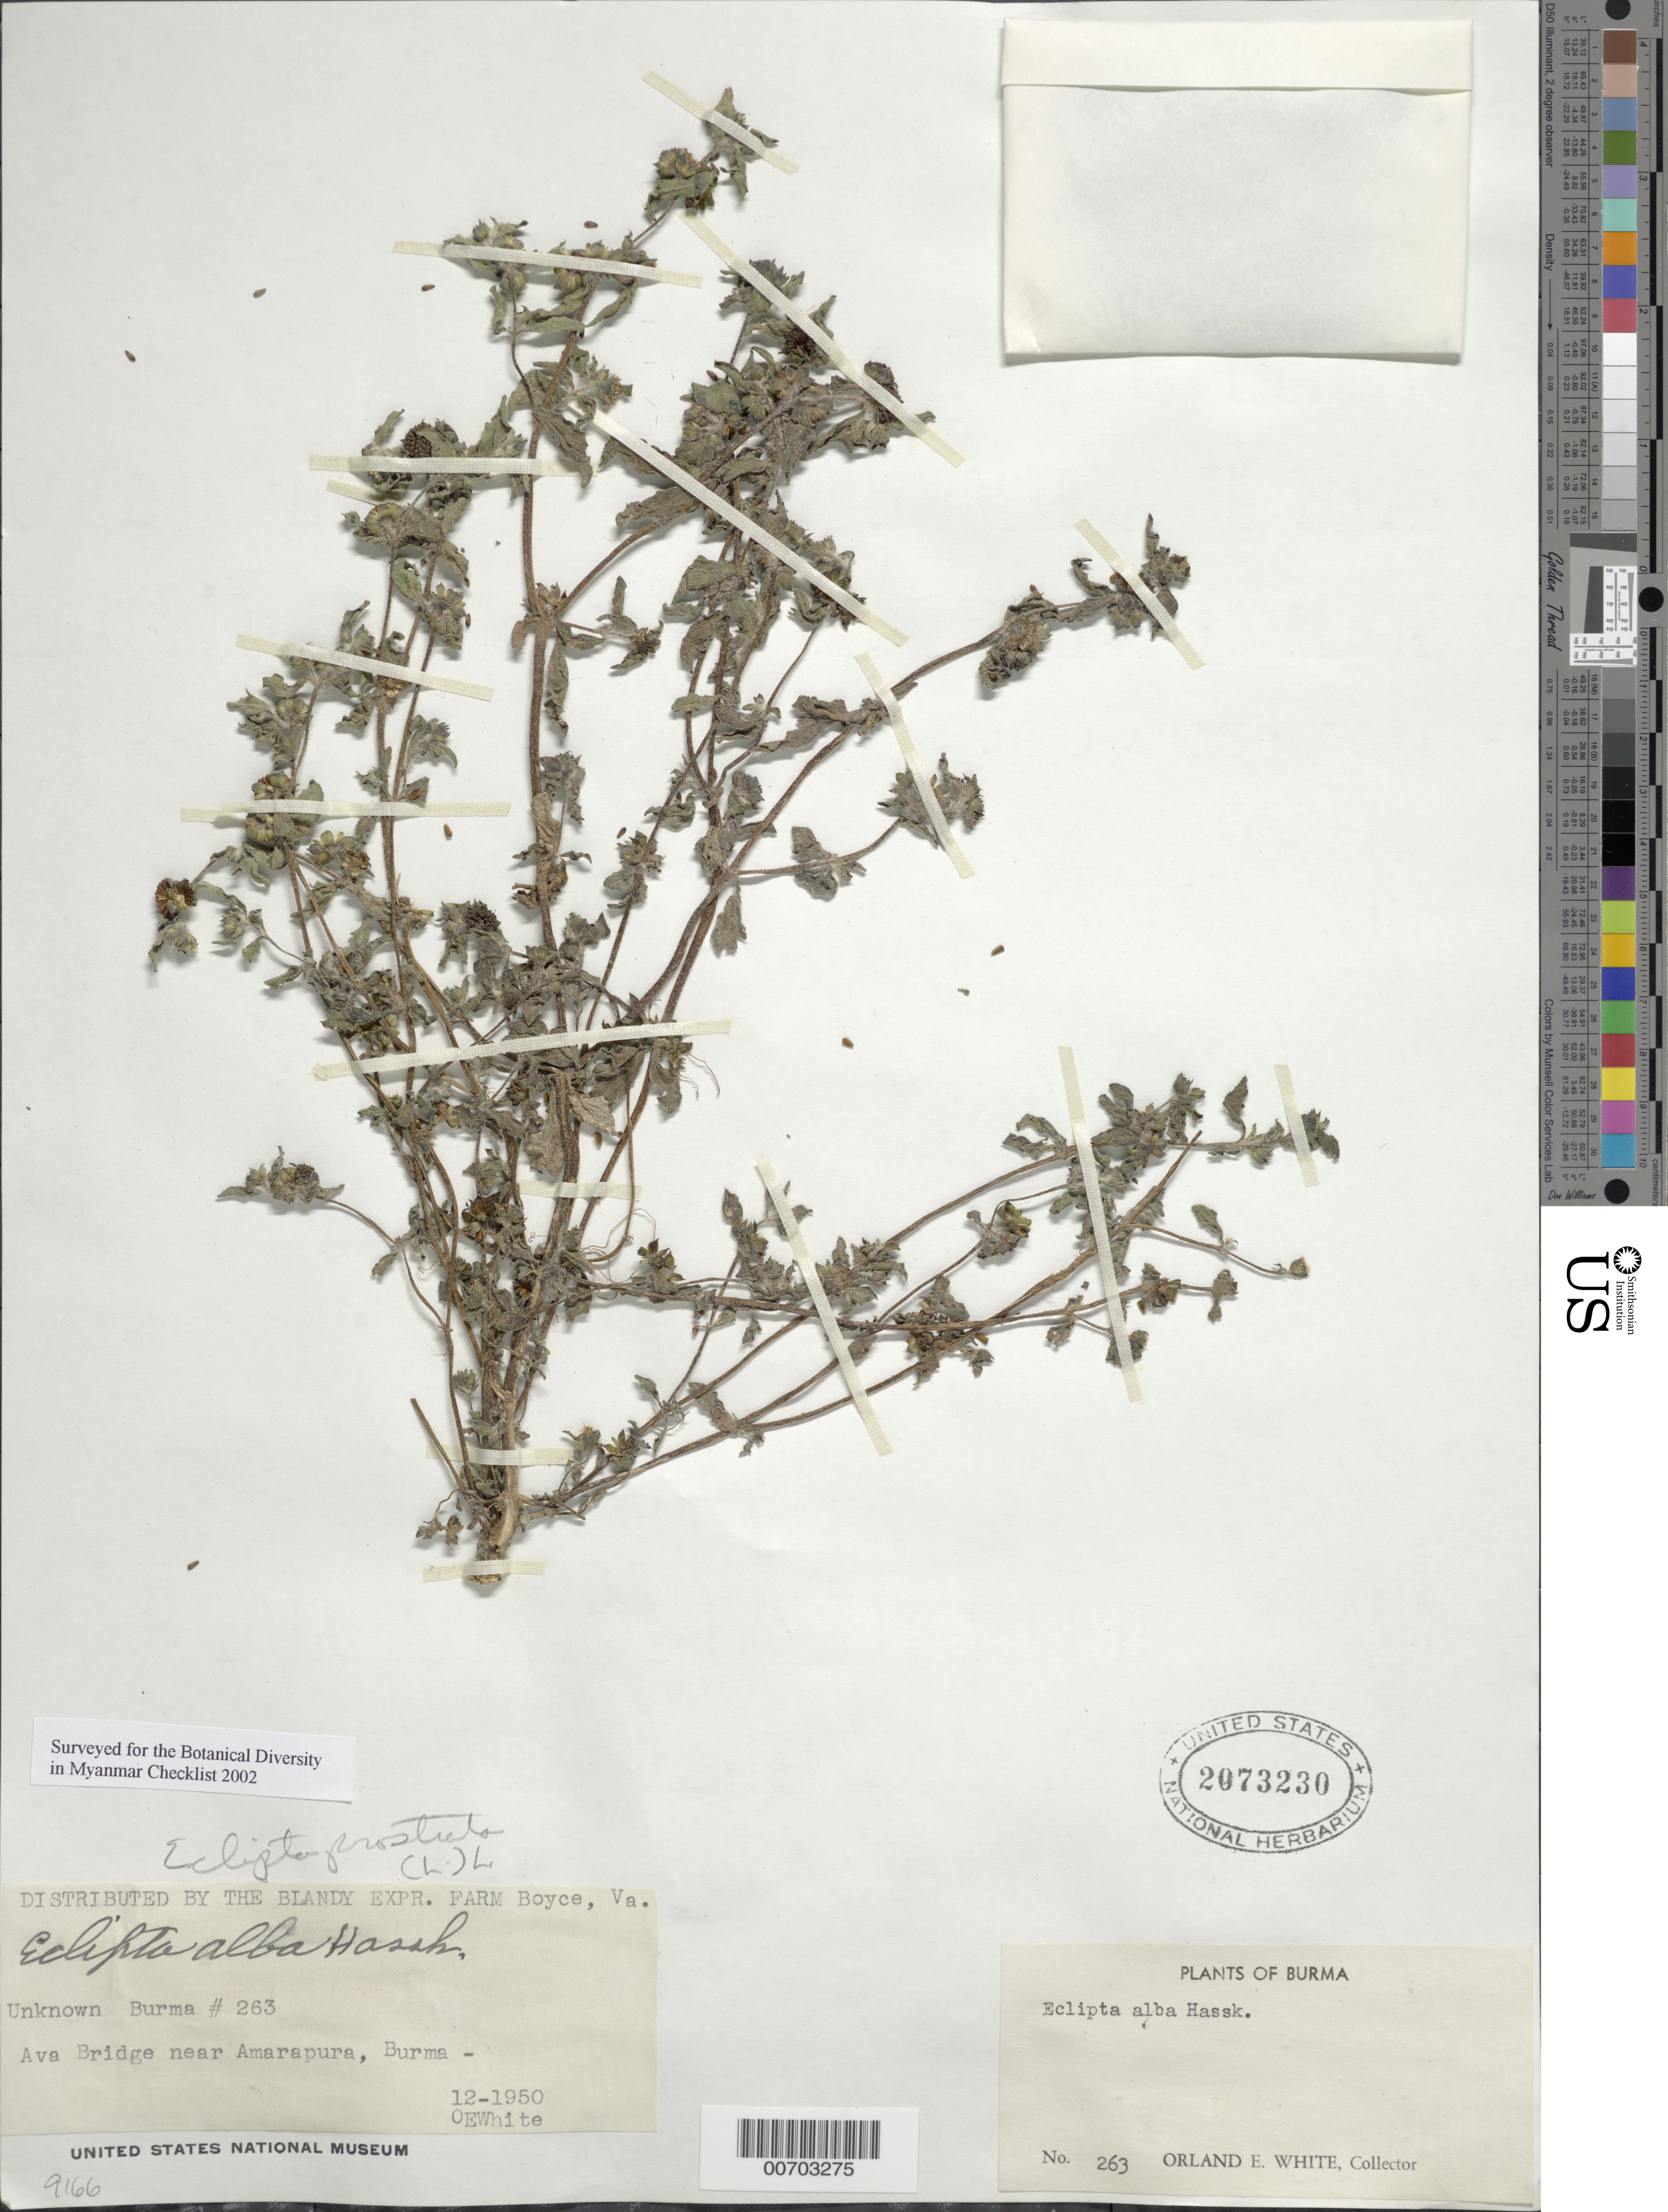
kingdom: Plantae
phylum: Tracheophyta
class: Magnoliopsida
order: Asterales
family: Asteraceae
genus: Eclipta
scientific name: Eclipta prostrata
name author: (L.) L.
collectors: O. E. White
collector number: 263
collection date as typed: Dec 1950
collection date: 1950-12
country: Myanmar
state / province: Irrawadda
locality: Ava Bridet, Amarapura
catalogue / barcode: US 2073230